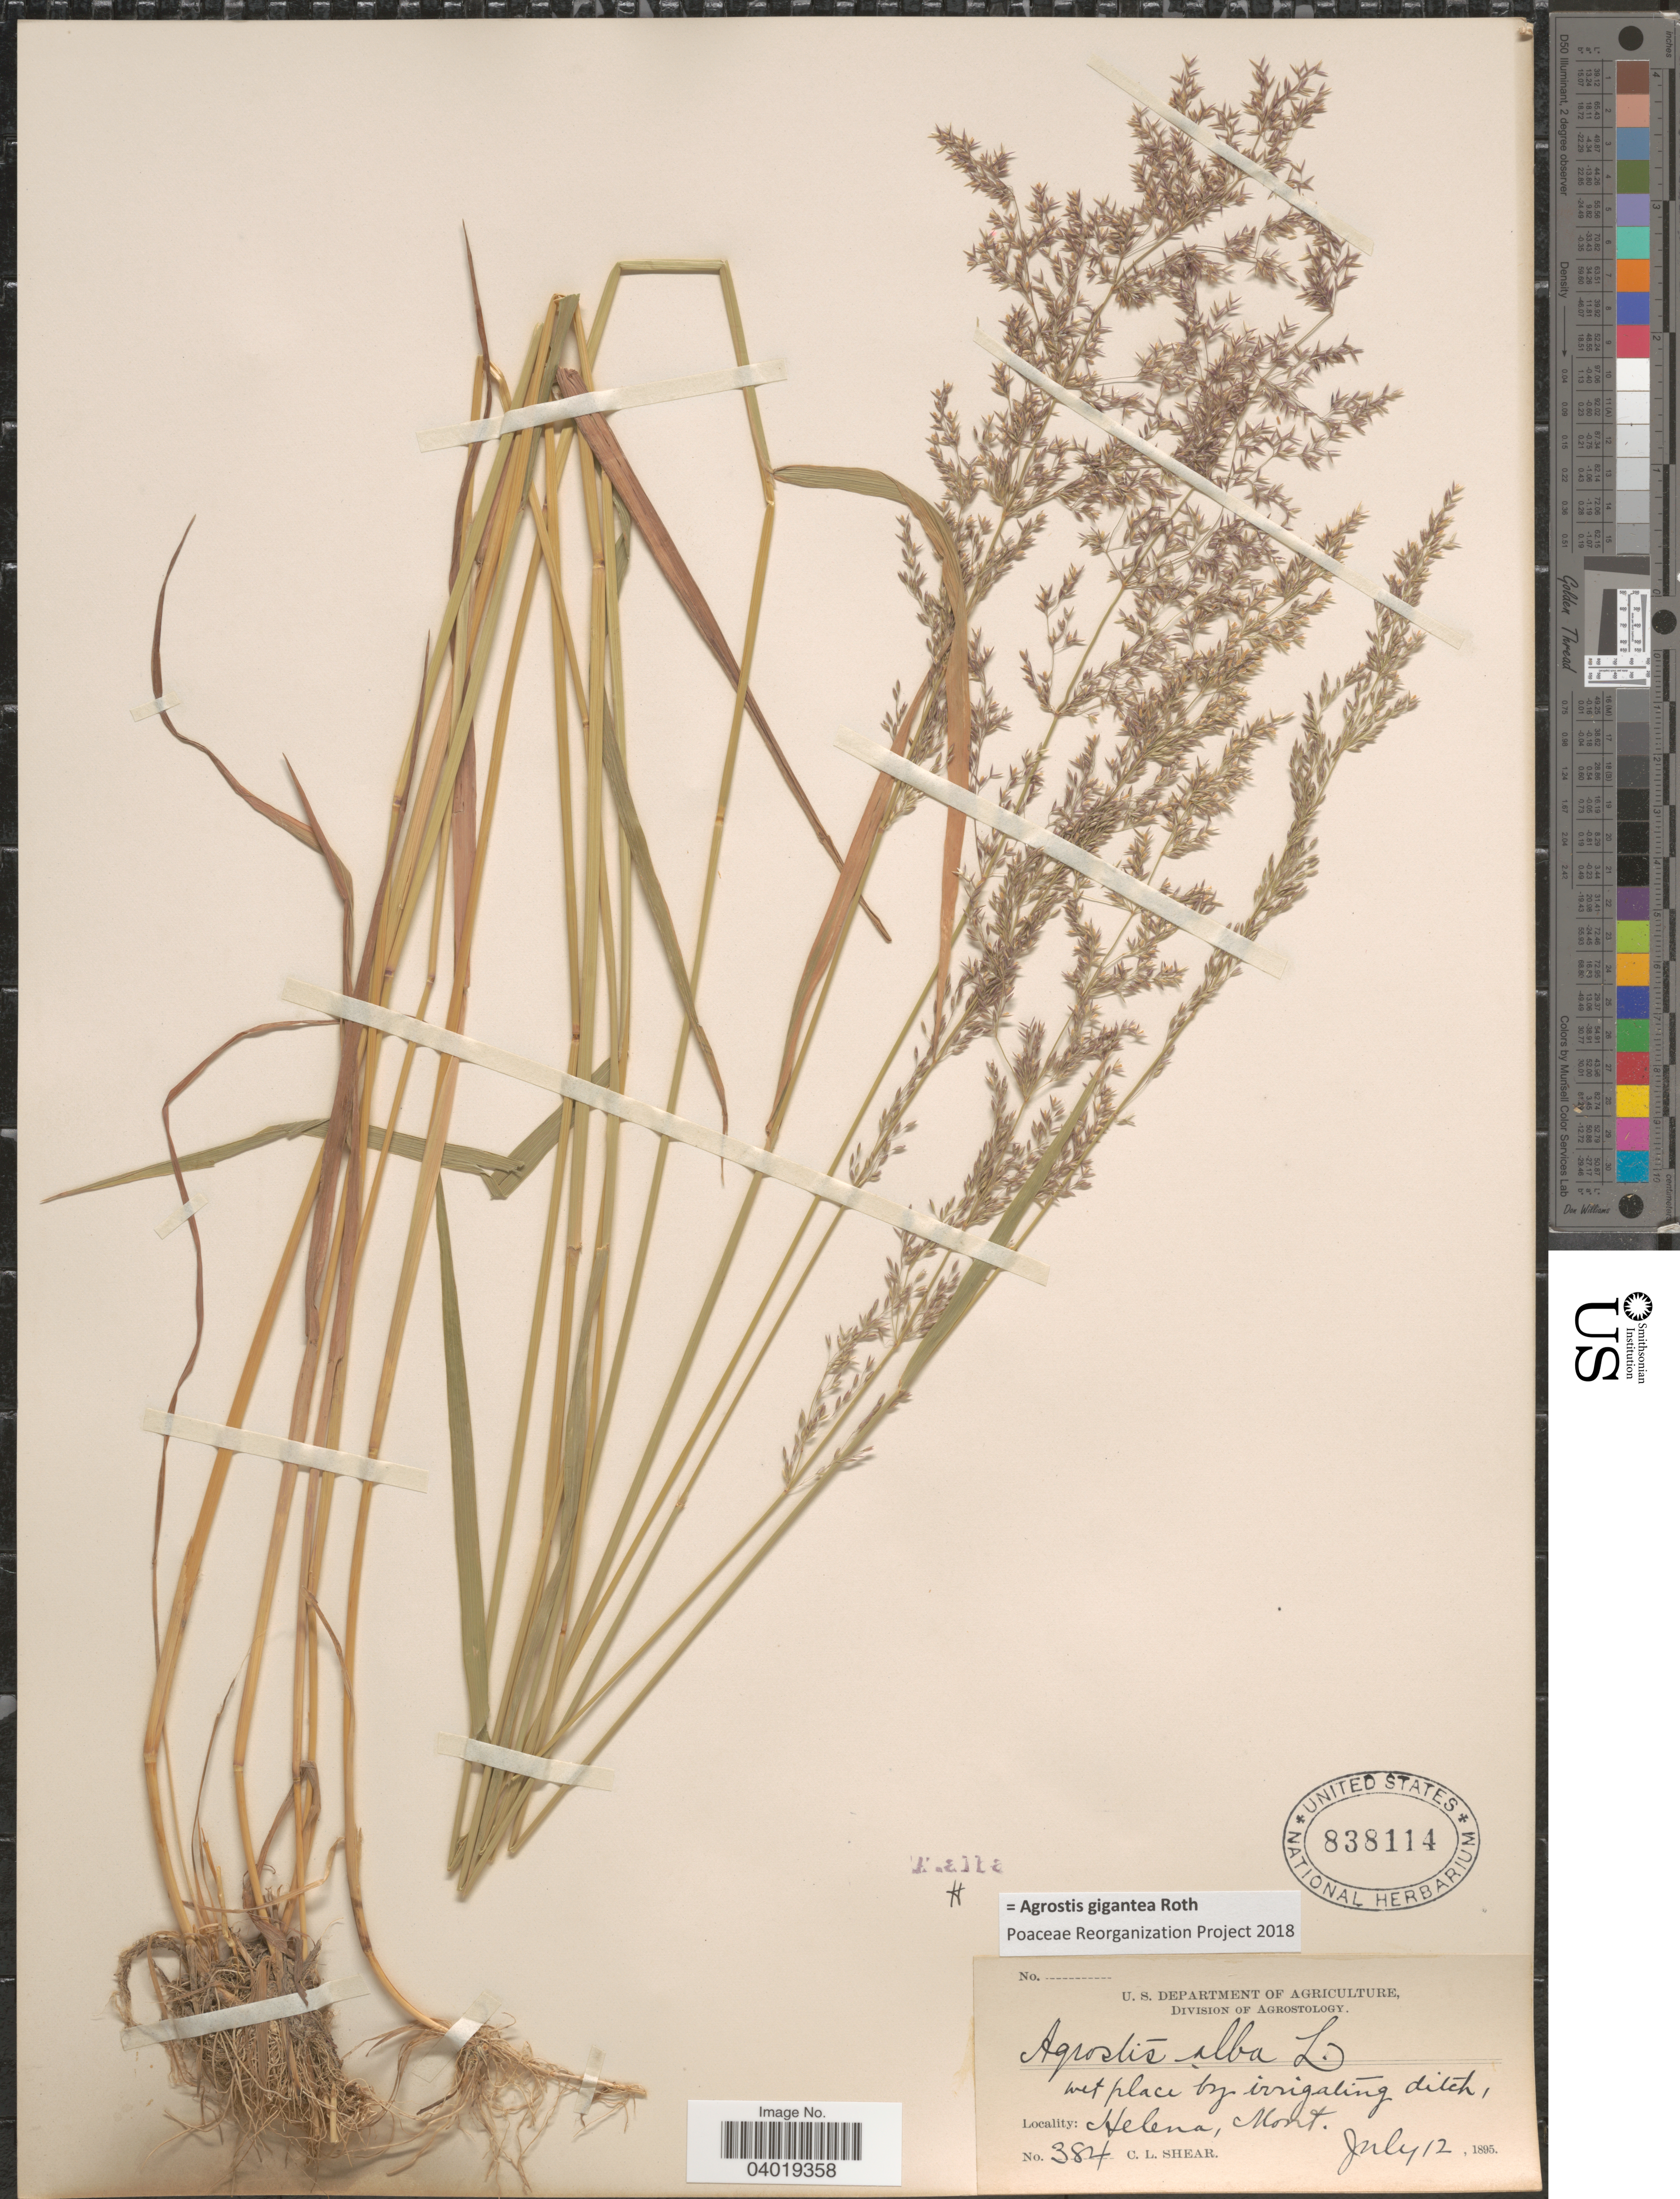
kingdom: Plantae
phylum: Tracheophyta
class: Liliopsida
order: Poales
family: Poaceae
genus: Agrostis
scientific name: Agrostis gigantea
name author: Roth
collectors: C. L. Shear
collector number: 384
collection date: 1895-07-12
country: United States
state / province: Montana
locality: Helena.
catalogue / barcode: US 838114